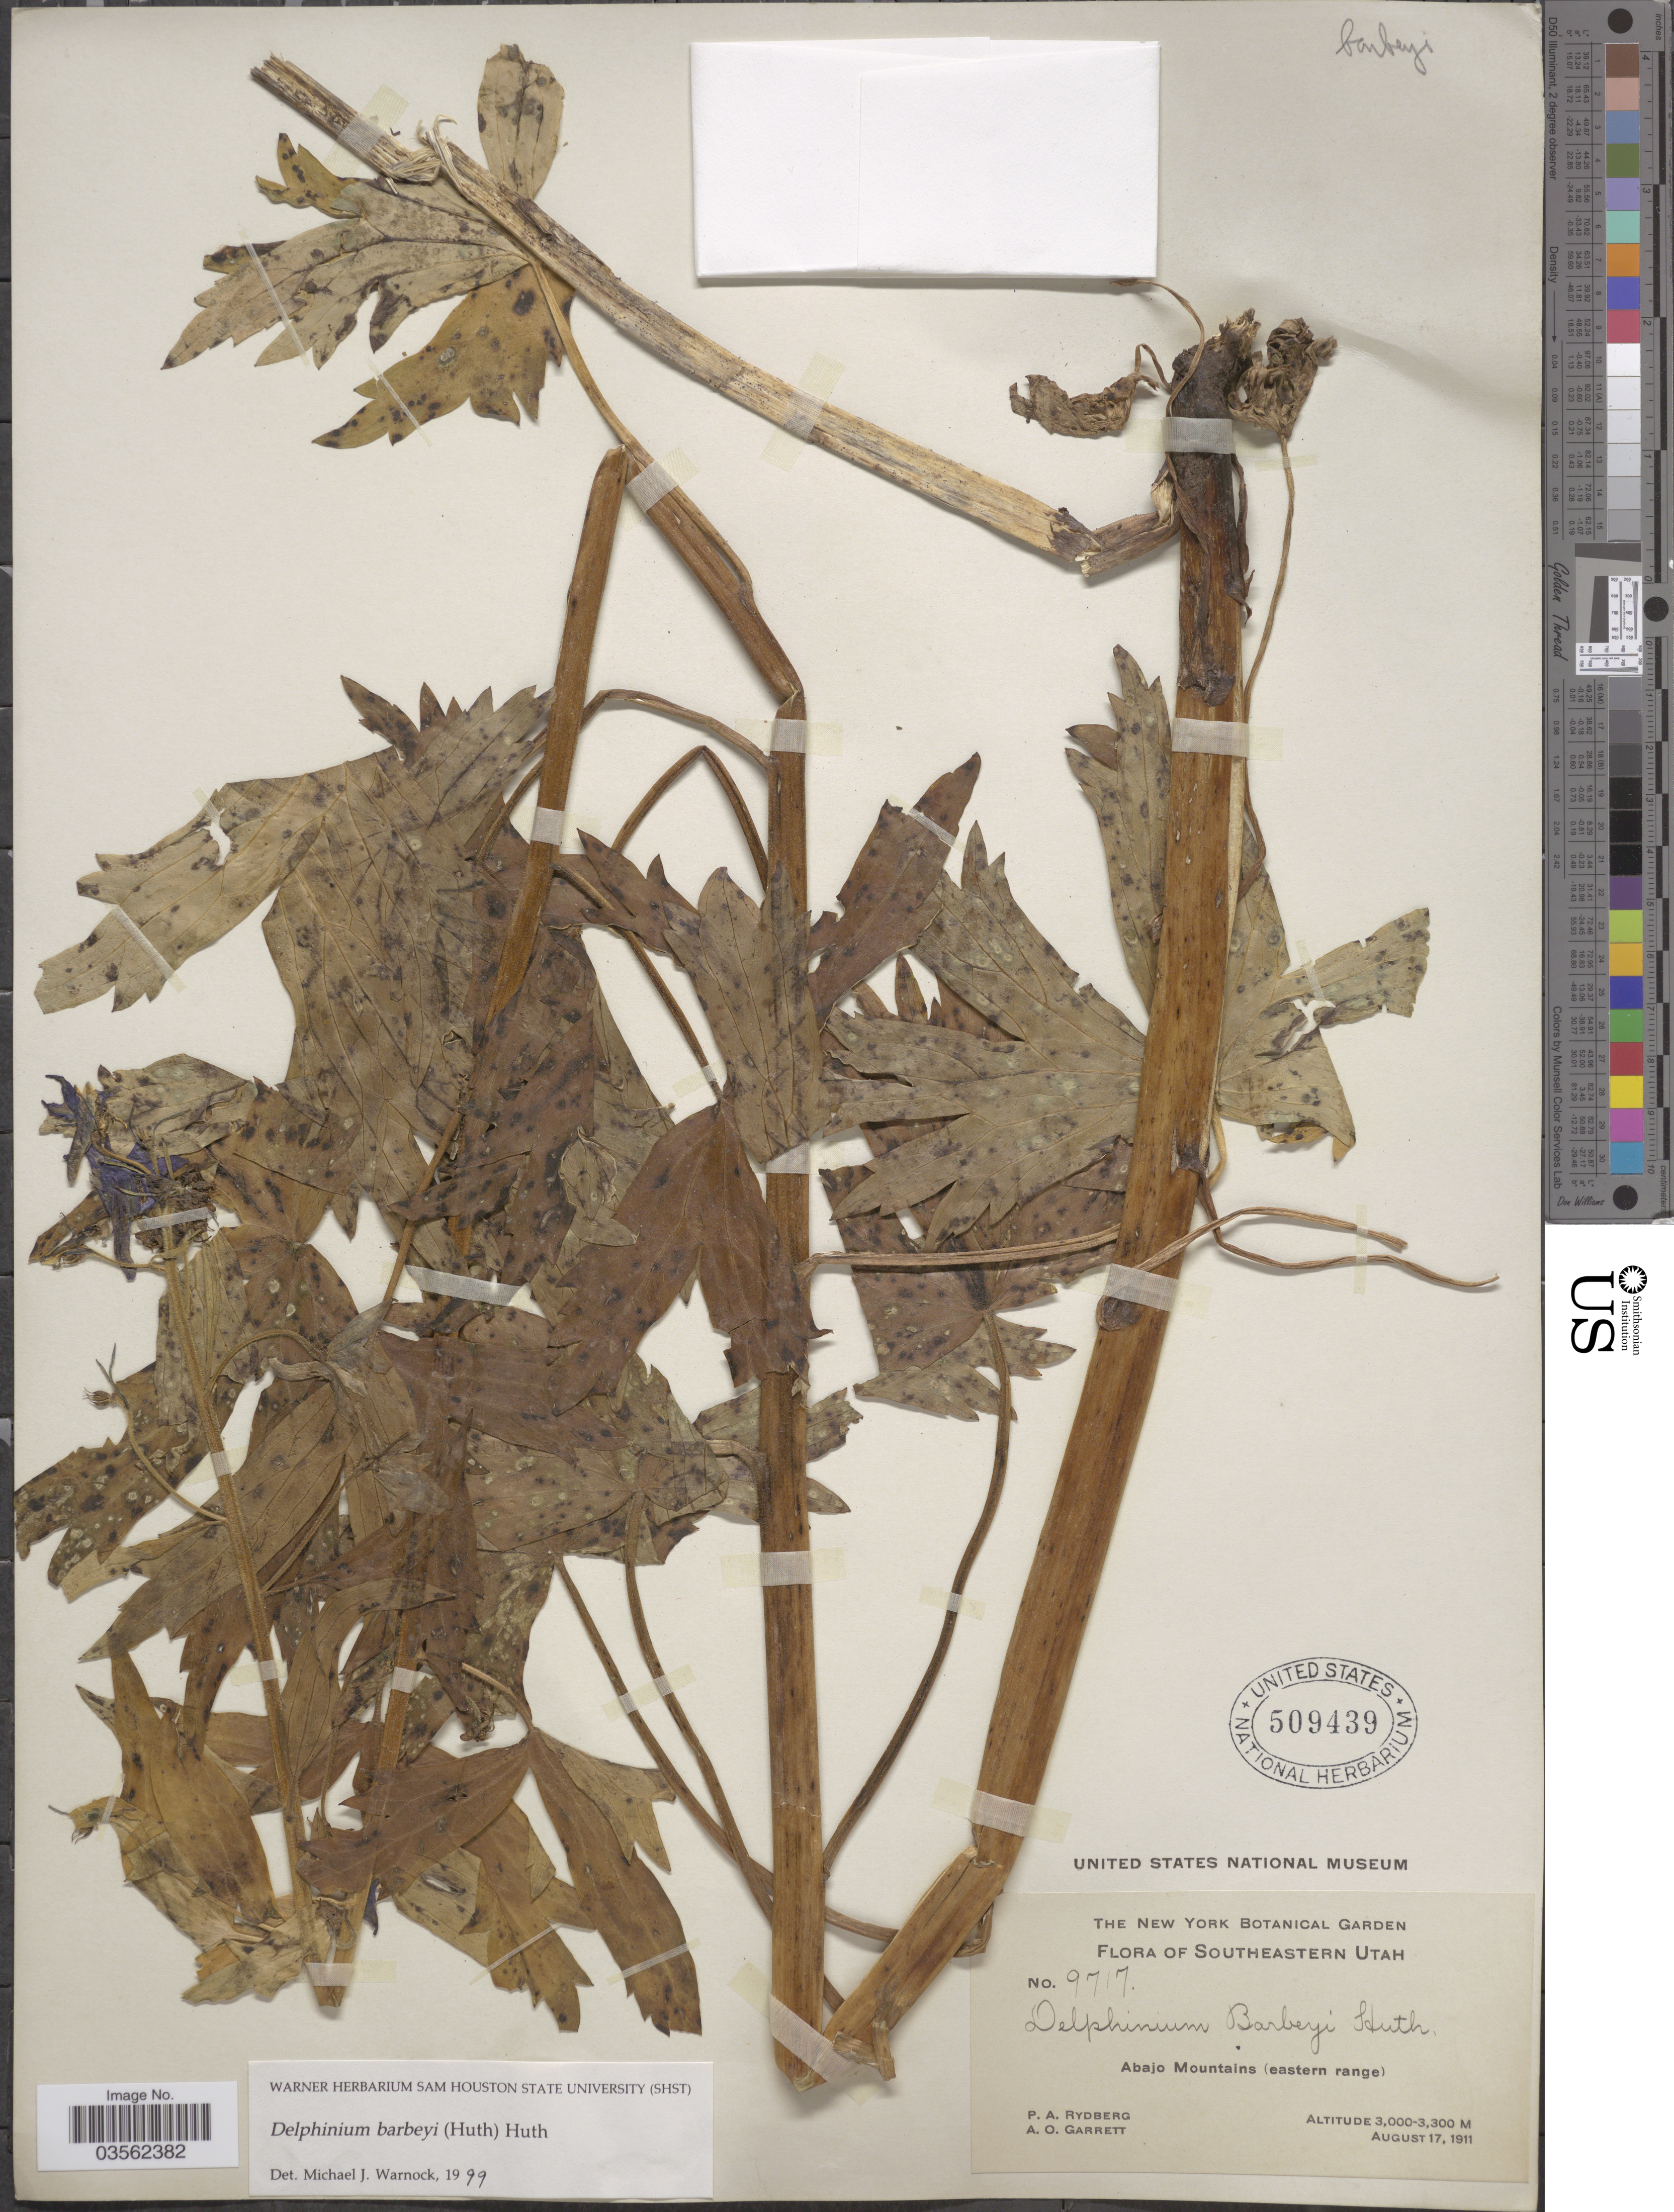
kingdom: Plantae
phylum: Tracheophyta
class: Magnoliopsida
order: Ranunculales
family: Ranunculaceae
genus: Delphinium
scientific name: Delphinium barbeyi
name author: (Huth) Huth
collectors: P. A. Rydberg & A. O. Garrett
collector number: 9717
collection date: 1911-08-17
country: United States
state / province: Utah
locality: Southeastern Utah. Abajo Mountains (eastern range).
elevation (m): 3000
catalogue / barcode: US 509439